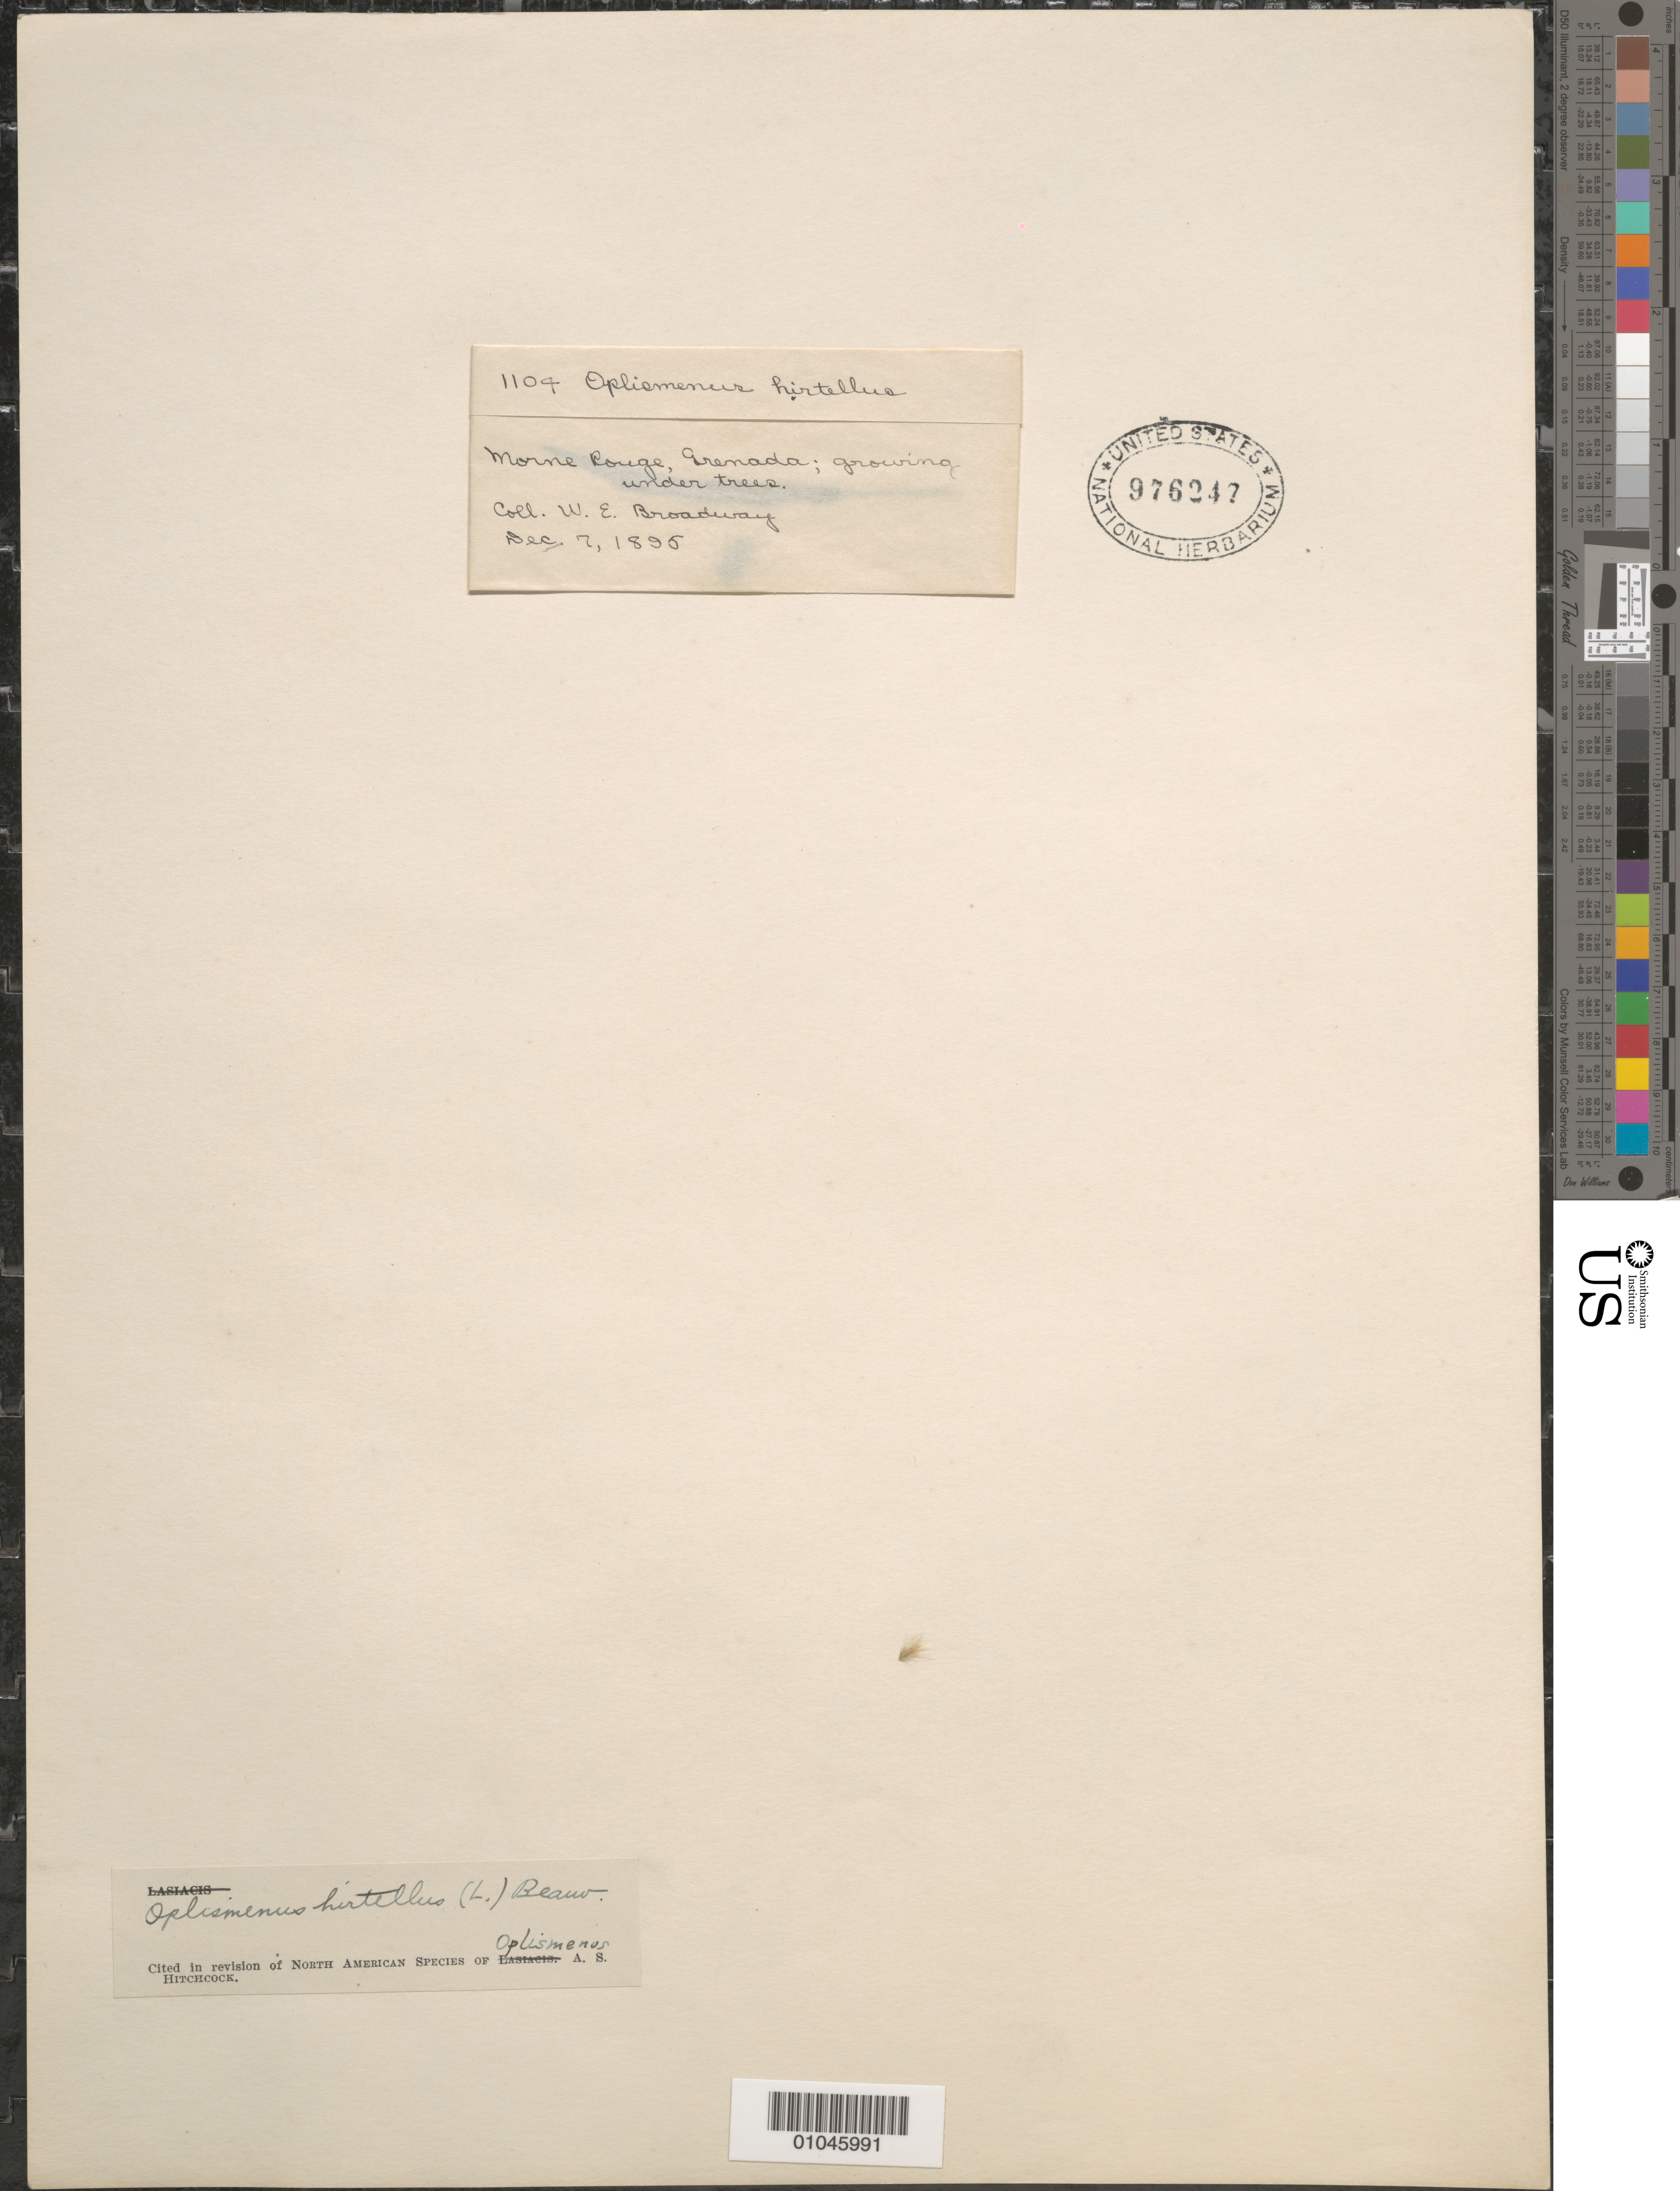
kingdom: Plantae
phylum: Tracheophyta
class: Liliopsida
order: Poales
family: Poaceae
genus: Oplismenus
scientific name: Oplismenus hirtellus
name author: (L.) P. Beauv.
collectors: W. E. Broadway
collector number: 1104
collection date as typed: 07 Dec 1895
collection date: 1895-12-07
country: Grenada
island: Grenada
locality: Morne Rouge. growing under trees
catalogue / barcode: US 976247